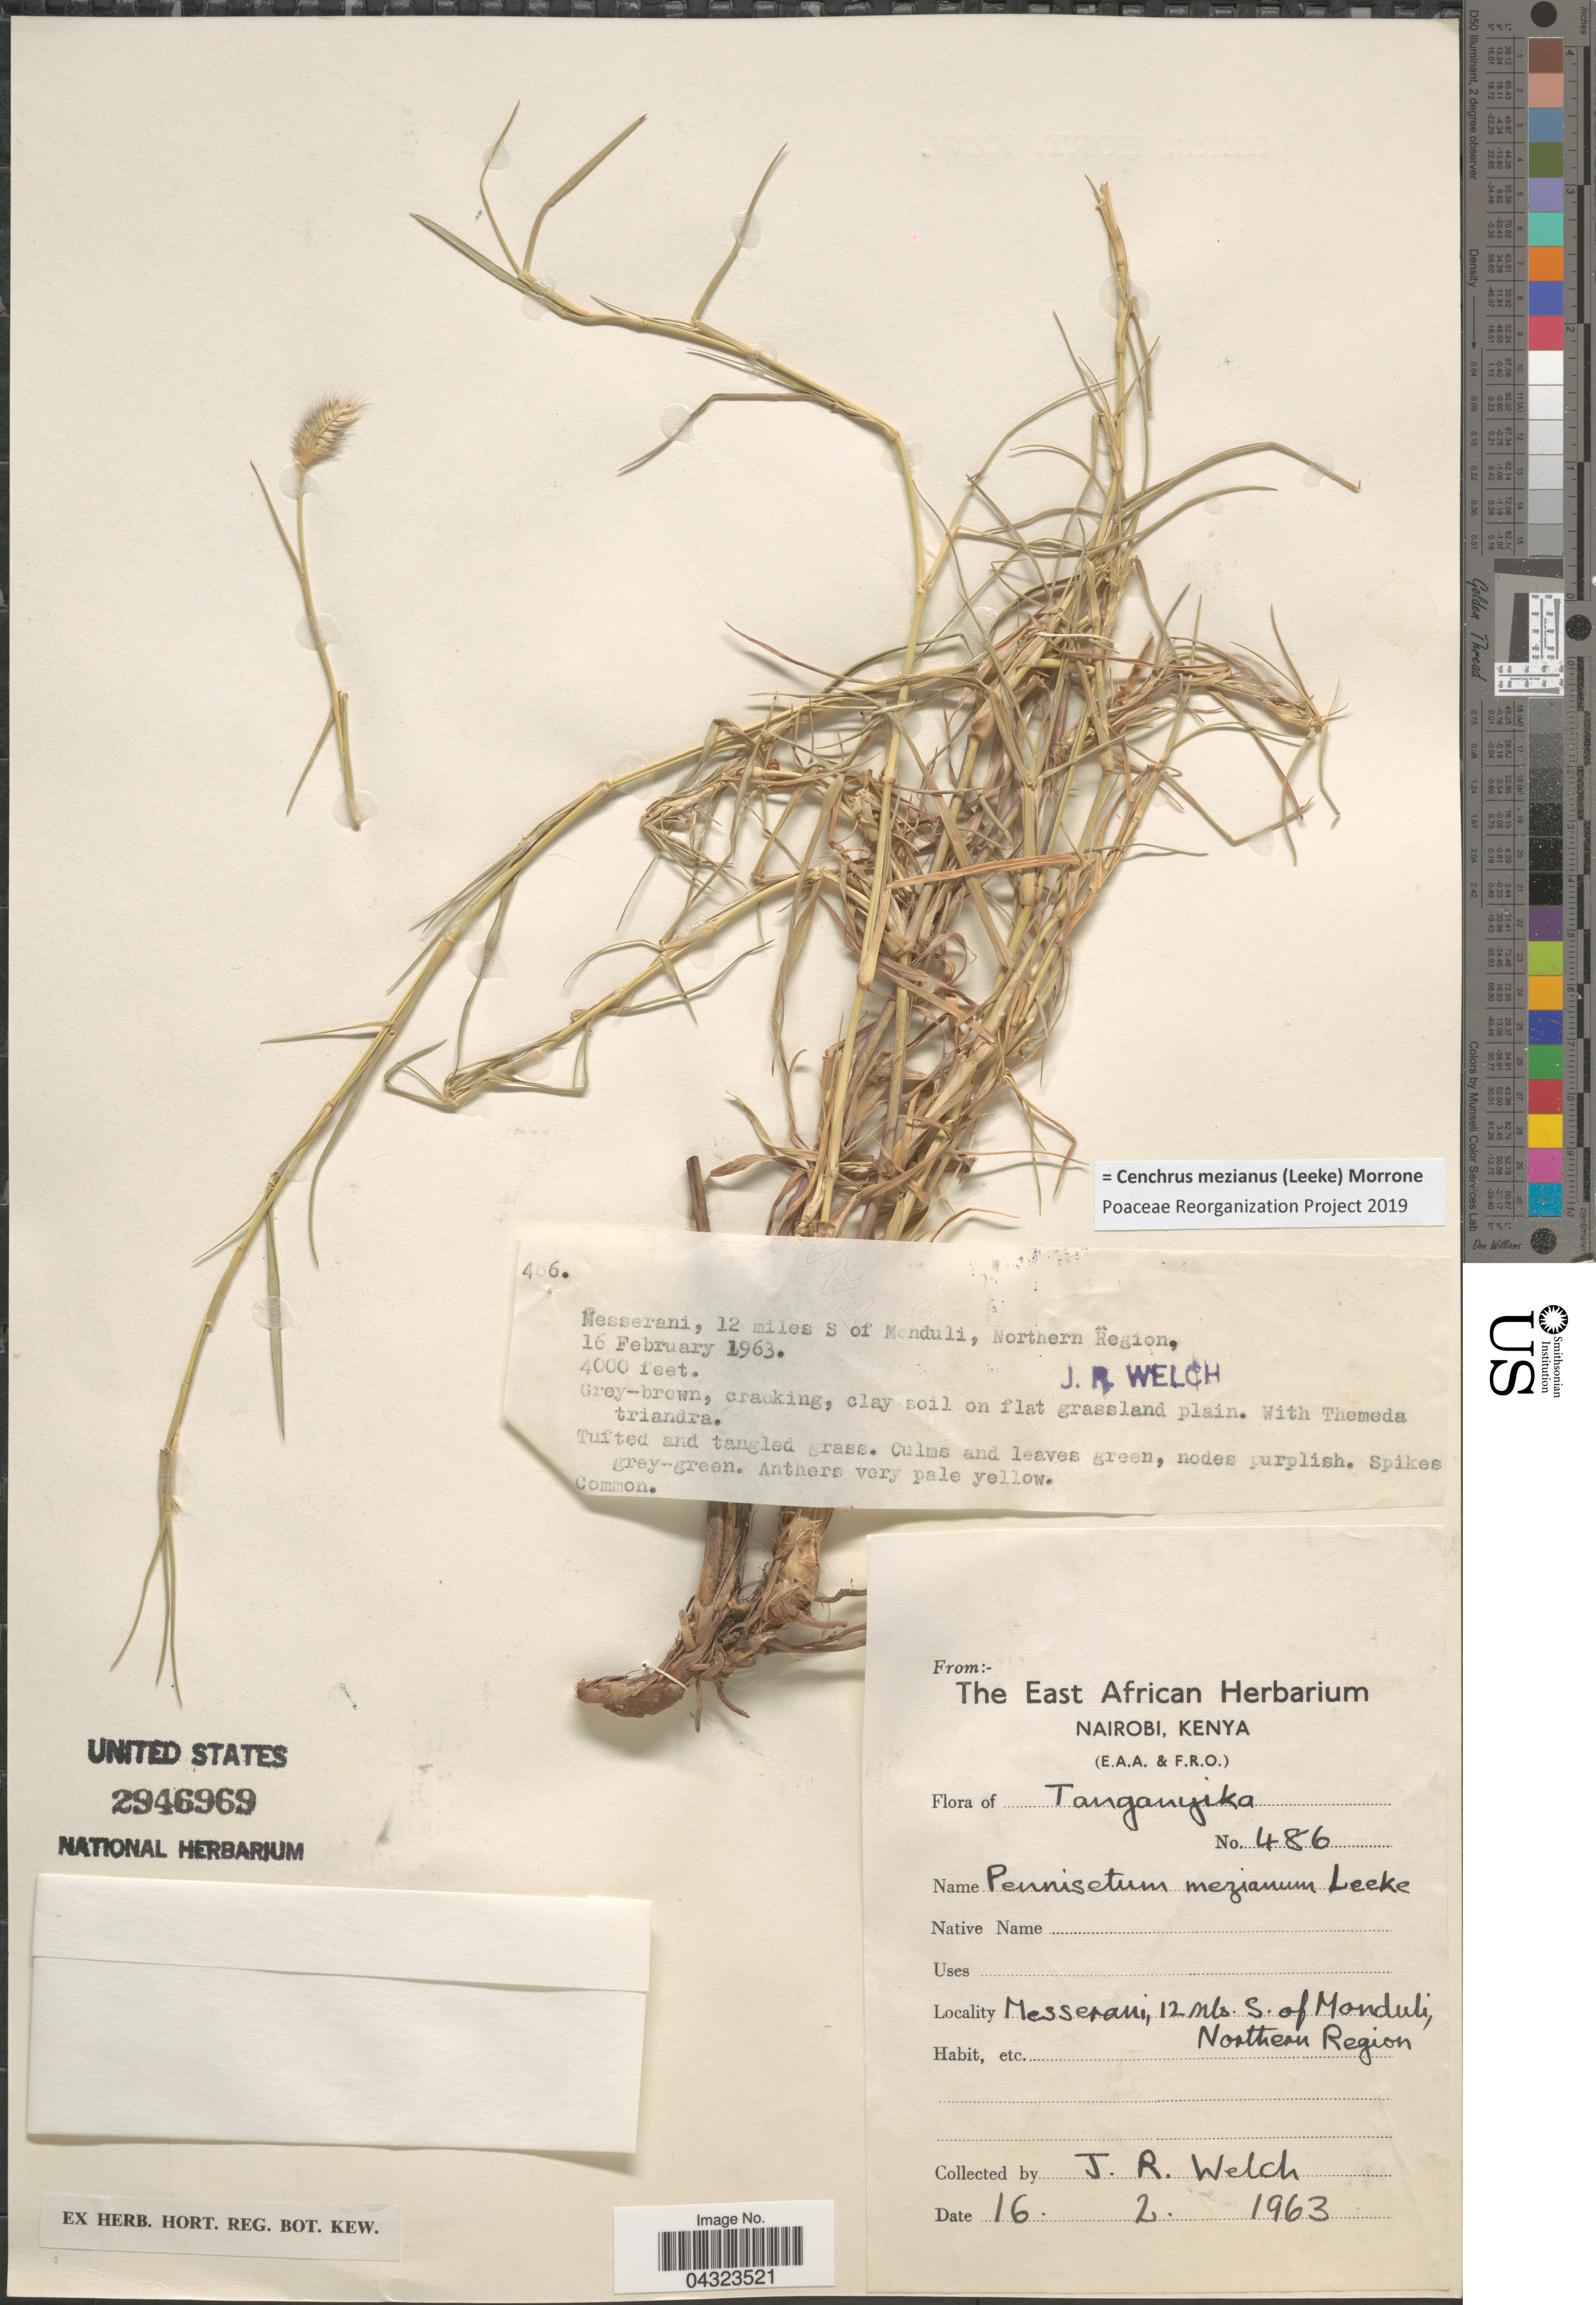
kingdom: Plantae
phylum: Tracheophyta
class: Liliopsida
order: Poales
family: Poaceae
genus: Cenchrus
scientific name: Cenchrus mezianus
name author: (Leeke) Morrone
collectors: J. Welch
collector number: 486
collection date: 1963-02-16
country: Tanzania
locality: Tanganyika. Messerani, 12 miles S of Monduli, Northern Region.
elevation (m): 1219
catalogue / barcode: US 2946969